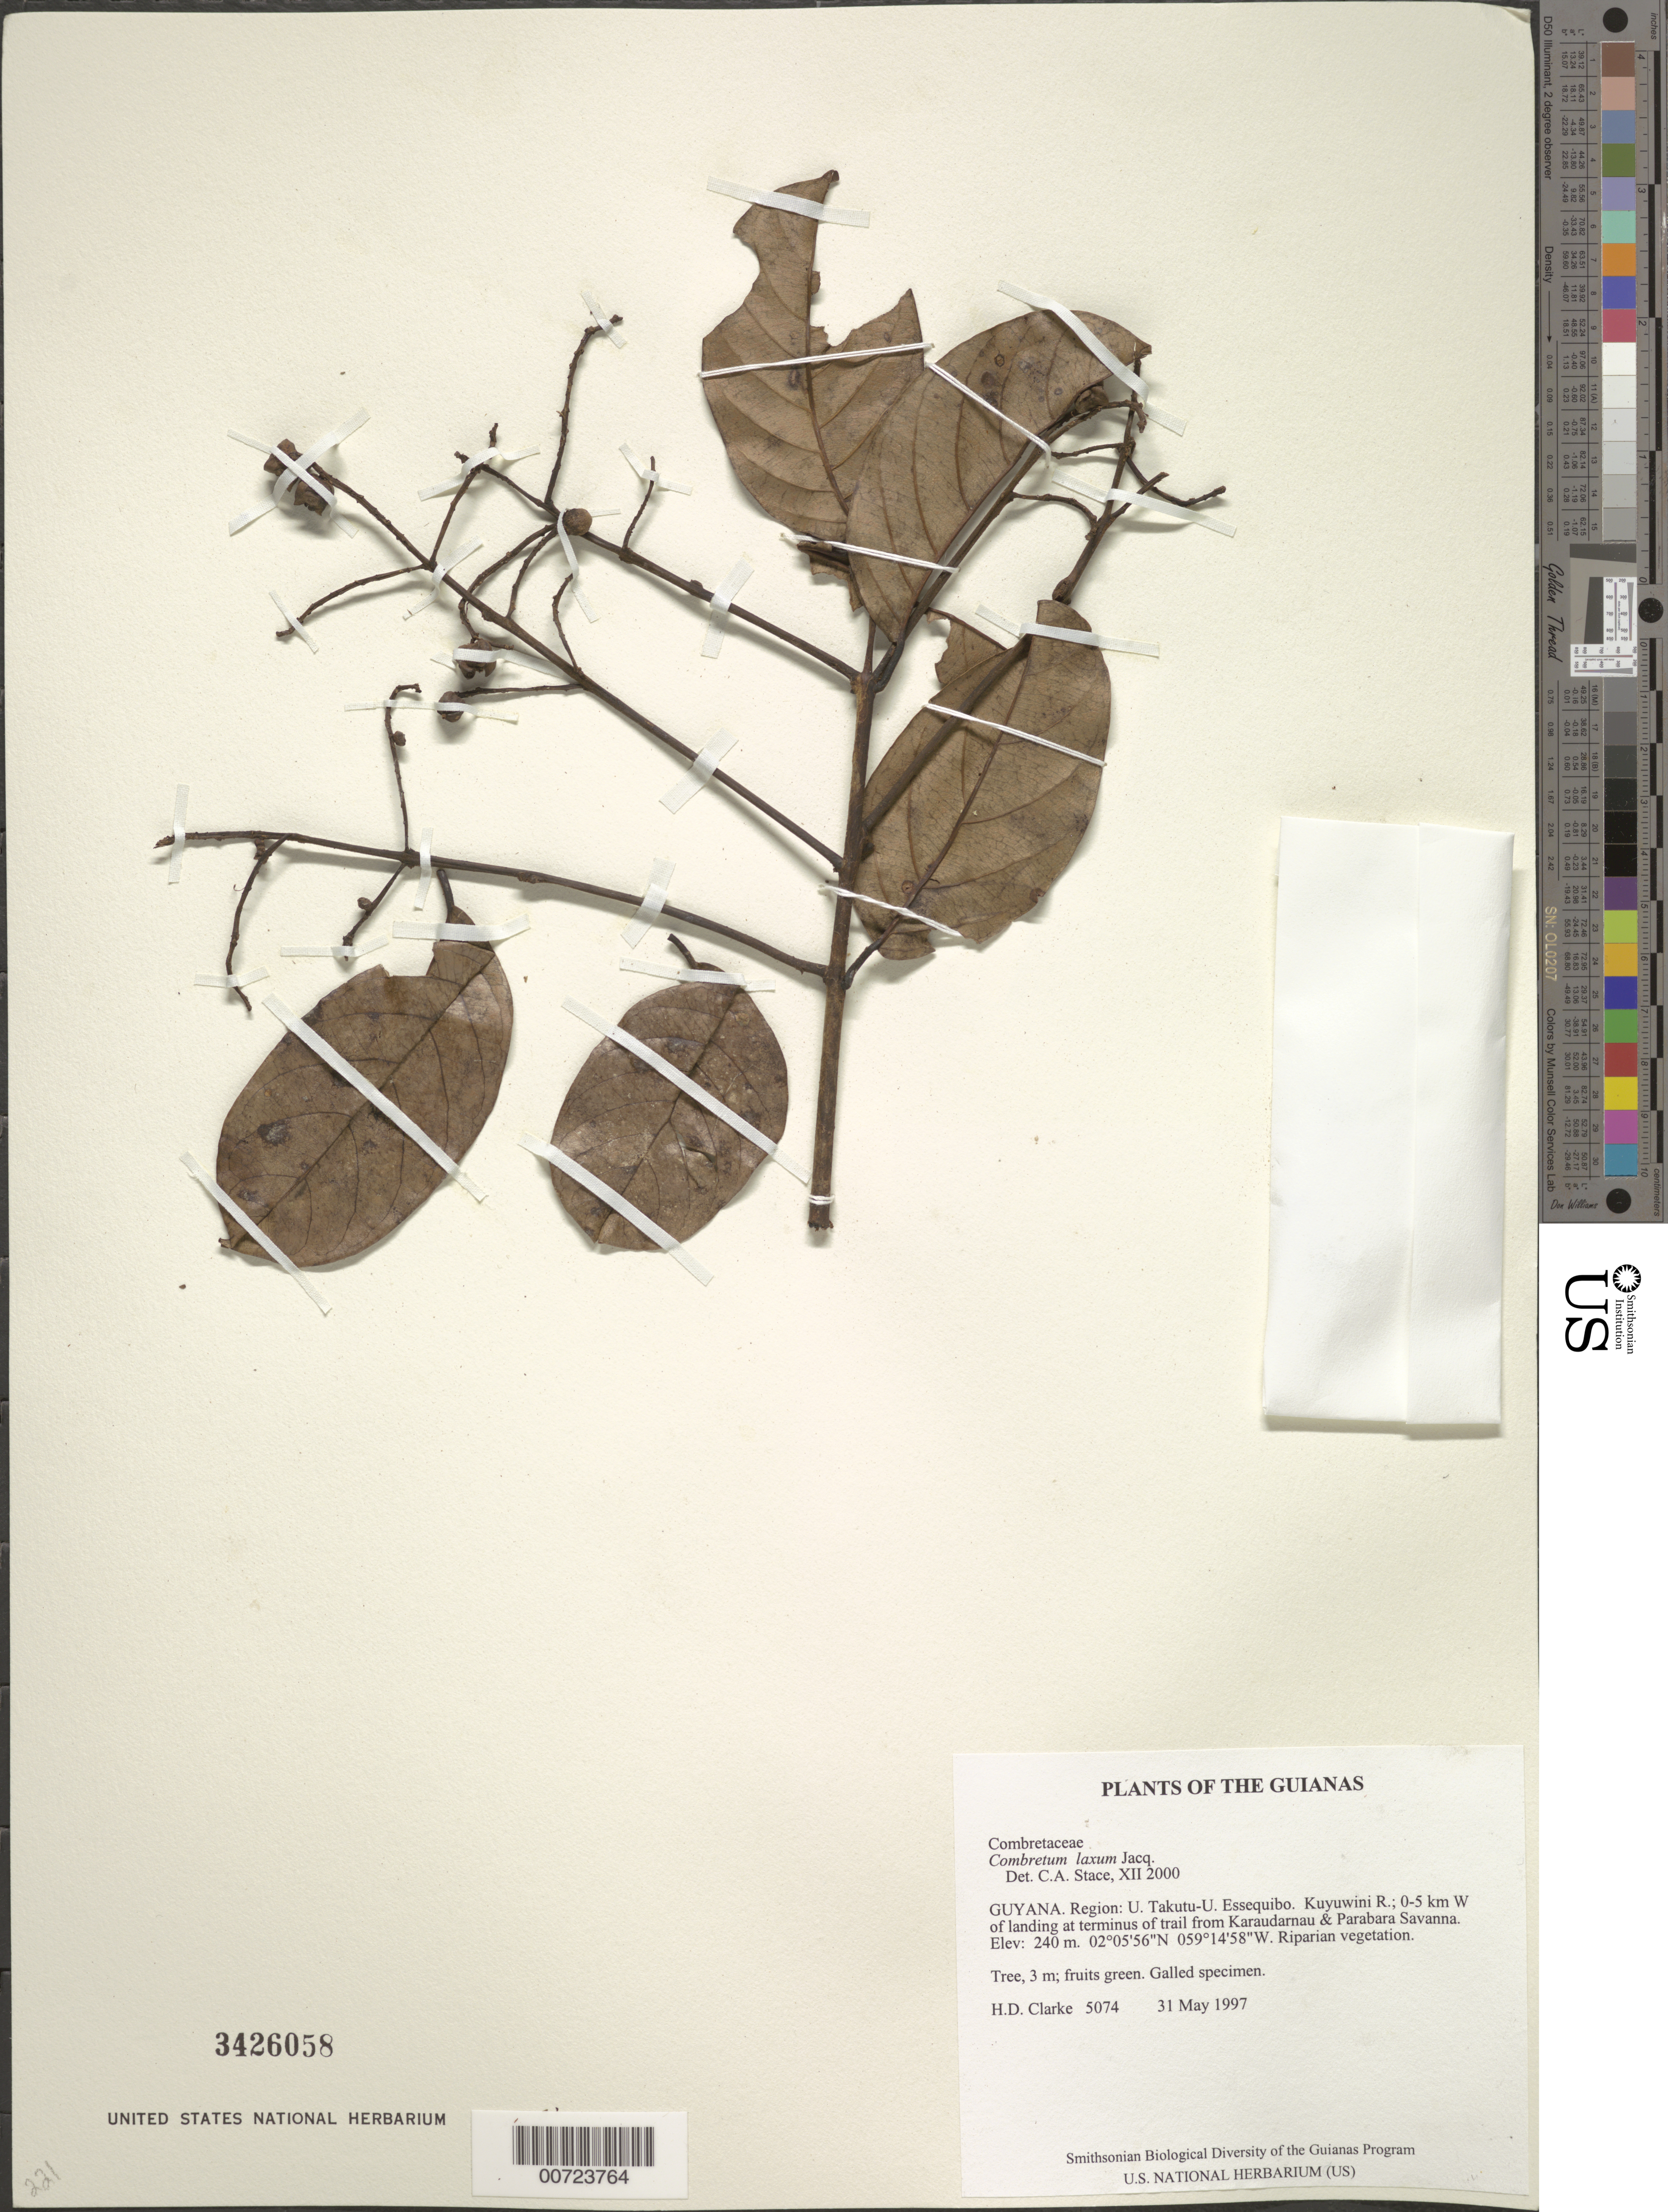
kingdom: Plantae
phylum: Tracheophyta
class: Magnoliopsida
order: Myrtales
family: Combretaceae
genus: Combretum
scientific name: Combretum laxum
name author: Jacq.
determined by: Stace, C. A.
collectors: H. D. Clarke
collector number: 5074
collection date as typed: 31 May 1997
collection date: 1997-05-31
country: Guyana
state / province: U. Takutu-U. Essequibo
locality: Kuyuwini R.; 0-5 km W of landing at terminus of trail from Karaudarnau & Parabara Savanna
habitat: Riparian vegetation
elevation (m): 240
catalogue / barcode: US 3426058